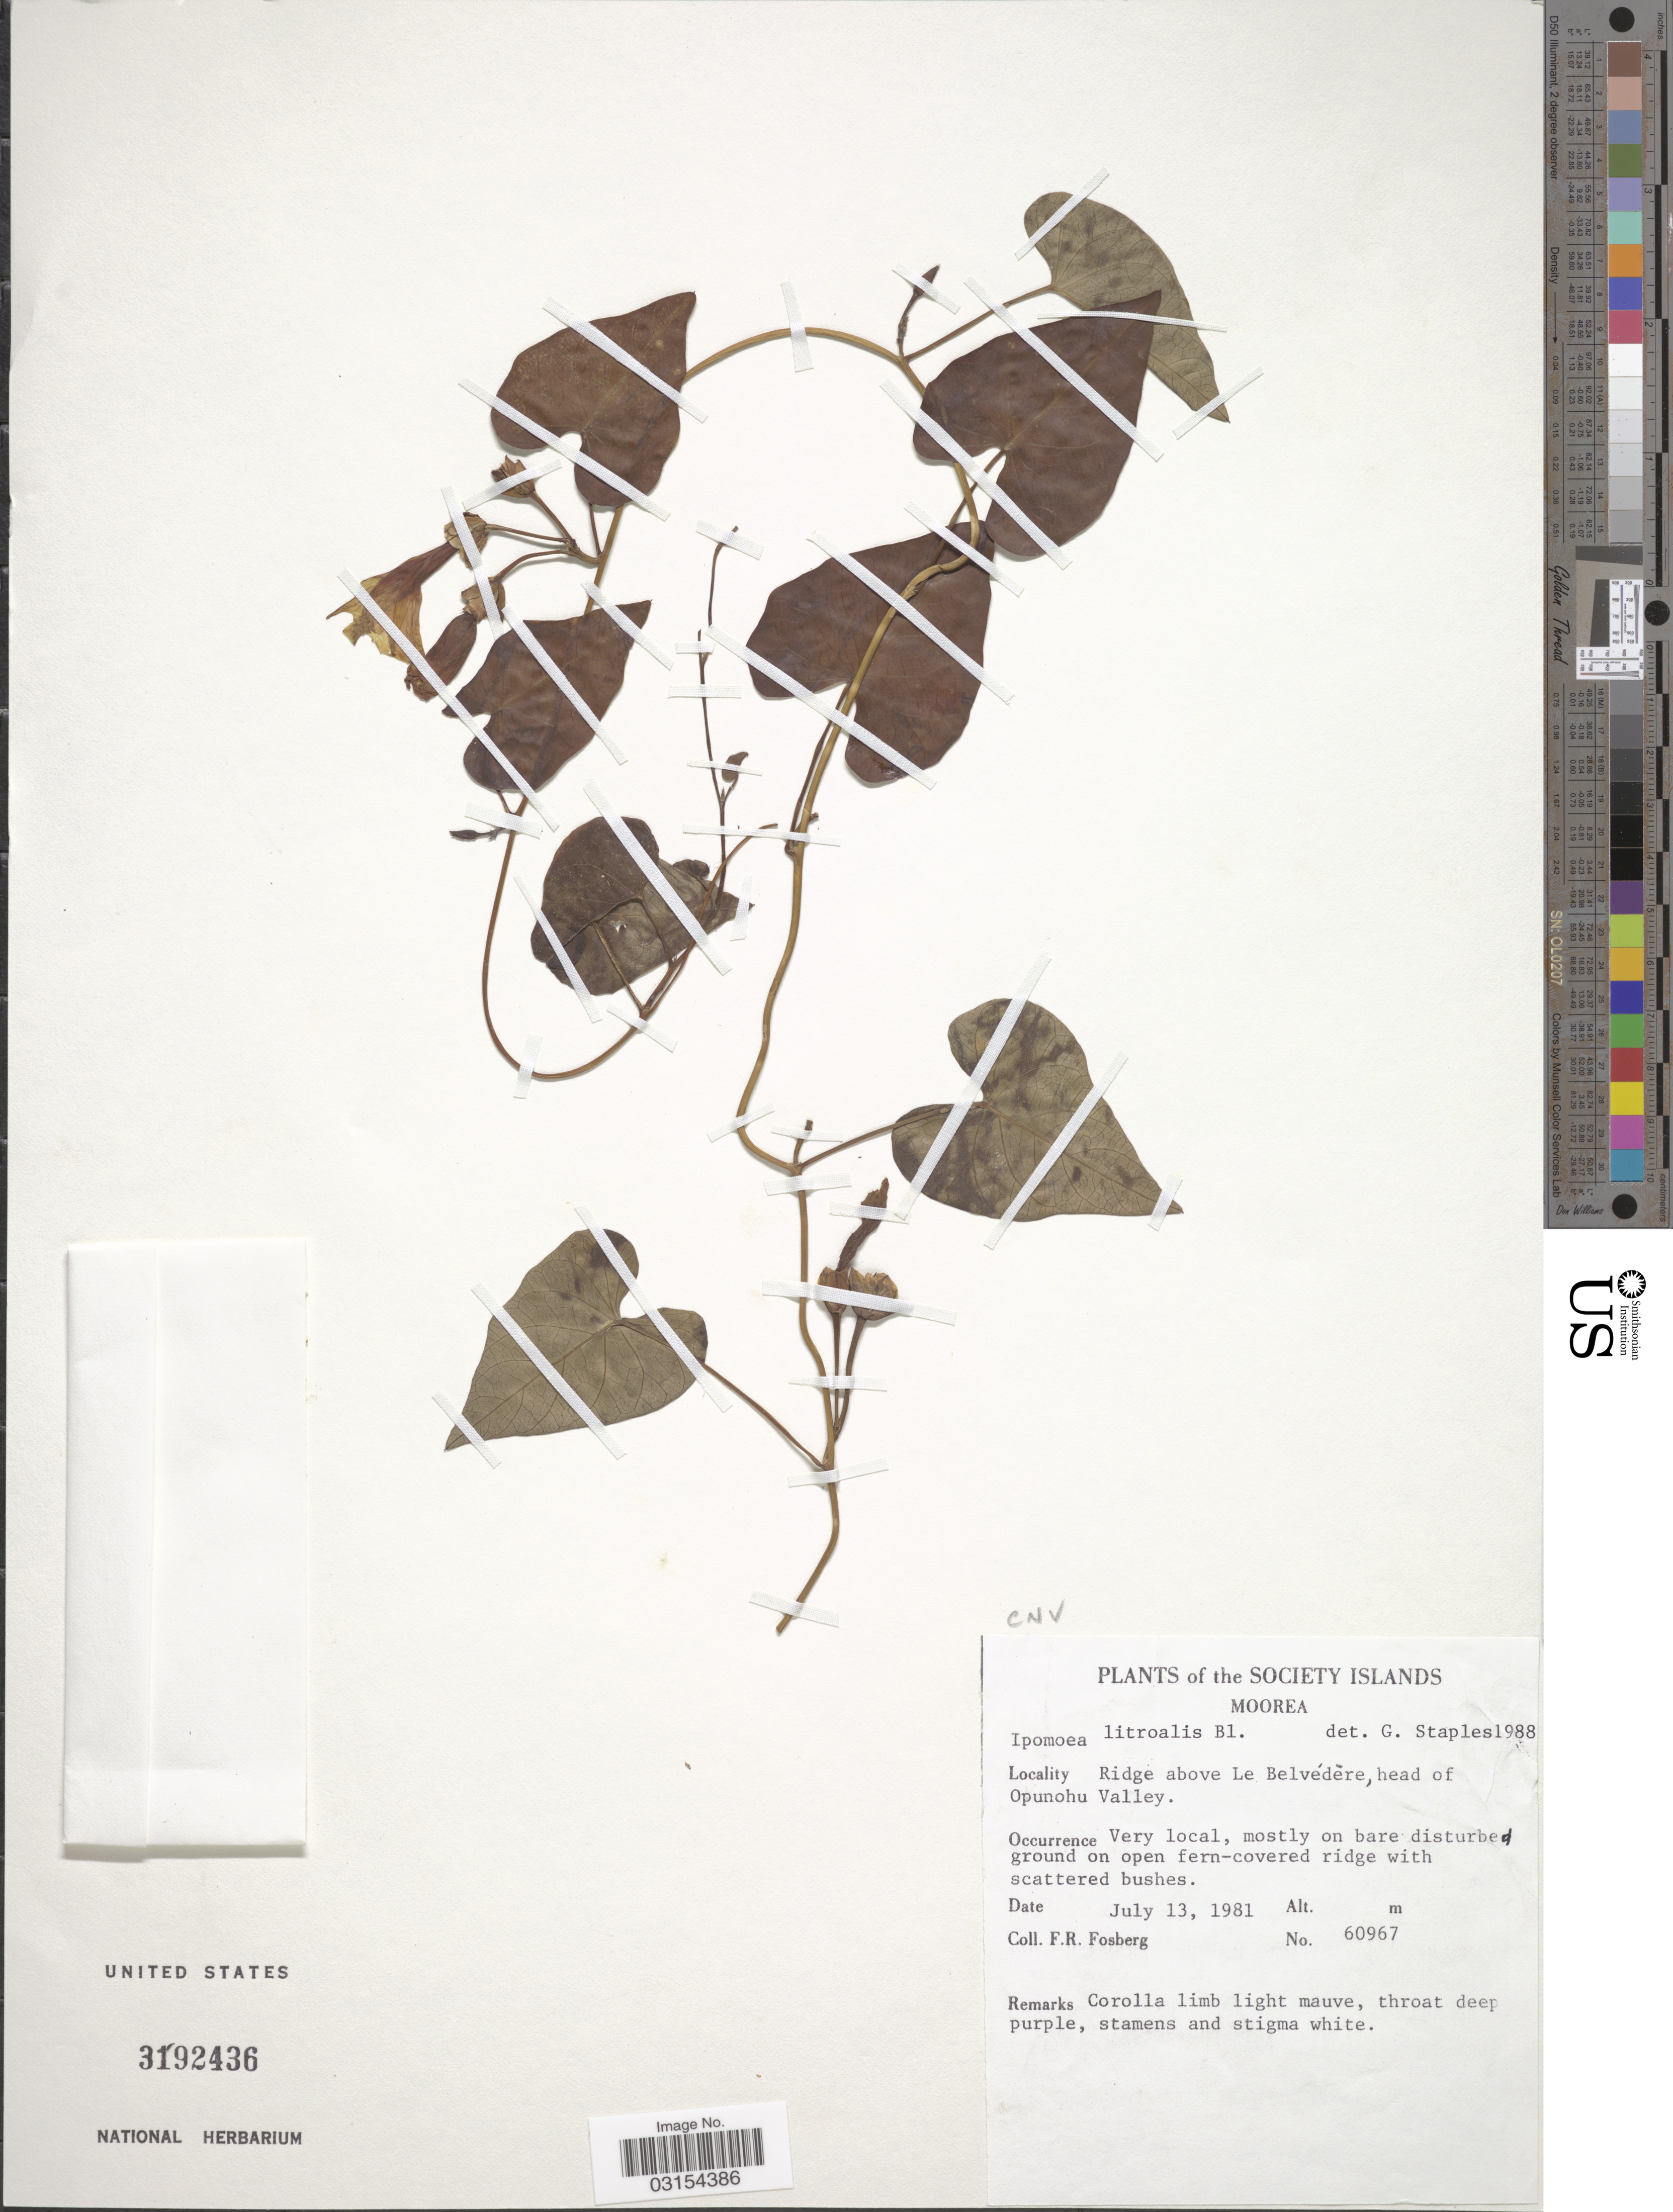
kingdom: Plantae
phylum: Tracheophyta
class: Magnoliopsida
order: Solanales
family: Convolvulaceae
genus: Ipomoea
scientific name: Ipomoea littoralis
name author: Blume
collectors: F. R. Fosberg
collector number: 60967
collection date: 1981-07-13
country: French Polynesia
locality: The Society Islands. Moorea. Ridge above Le Belvédère, head of Opunohu Valley.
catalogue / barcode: US 3192436